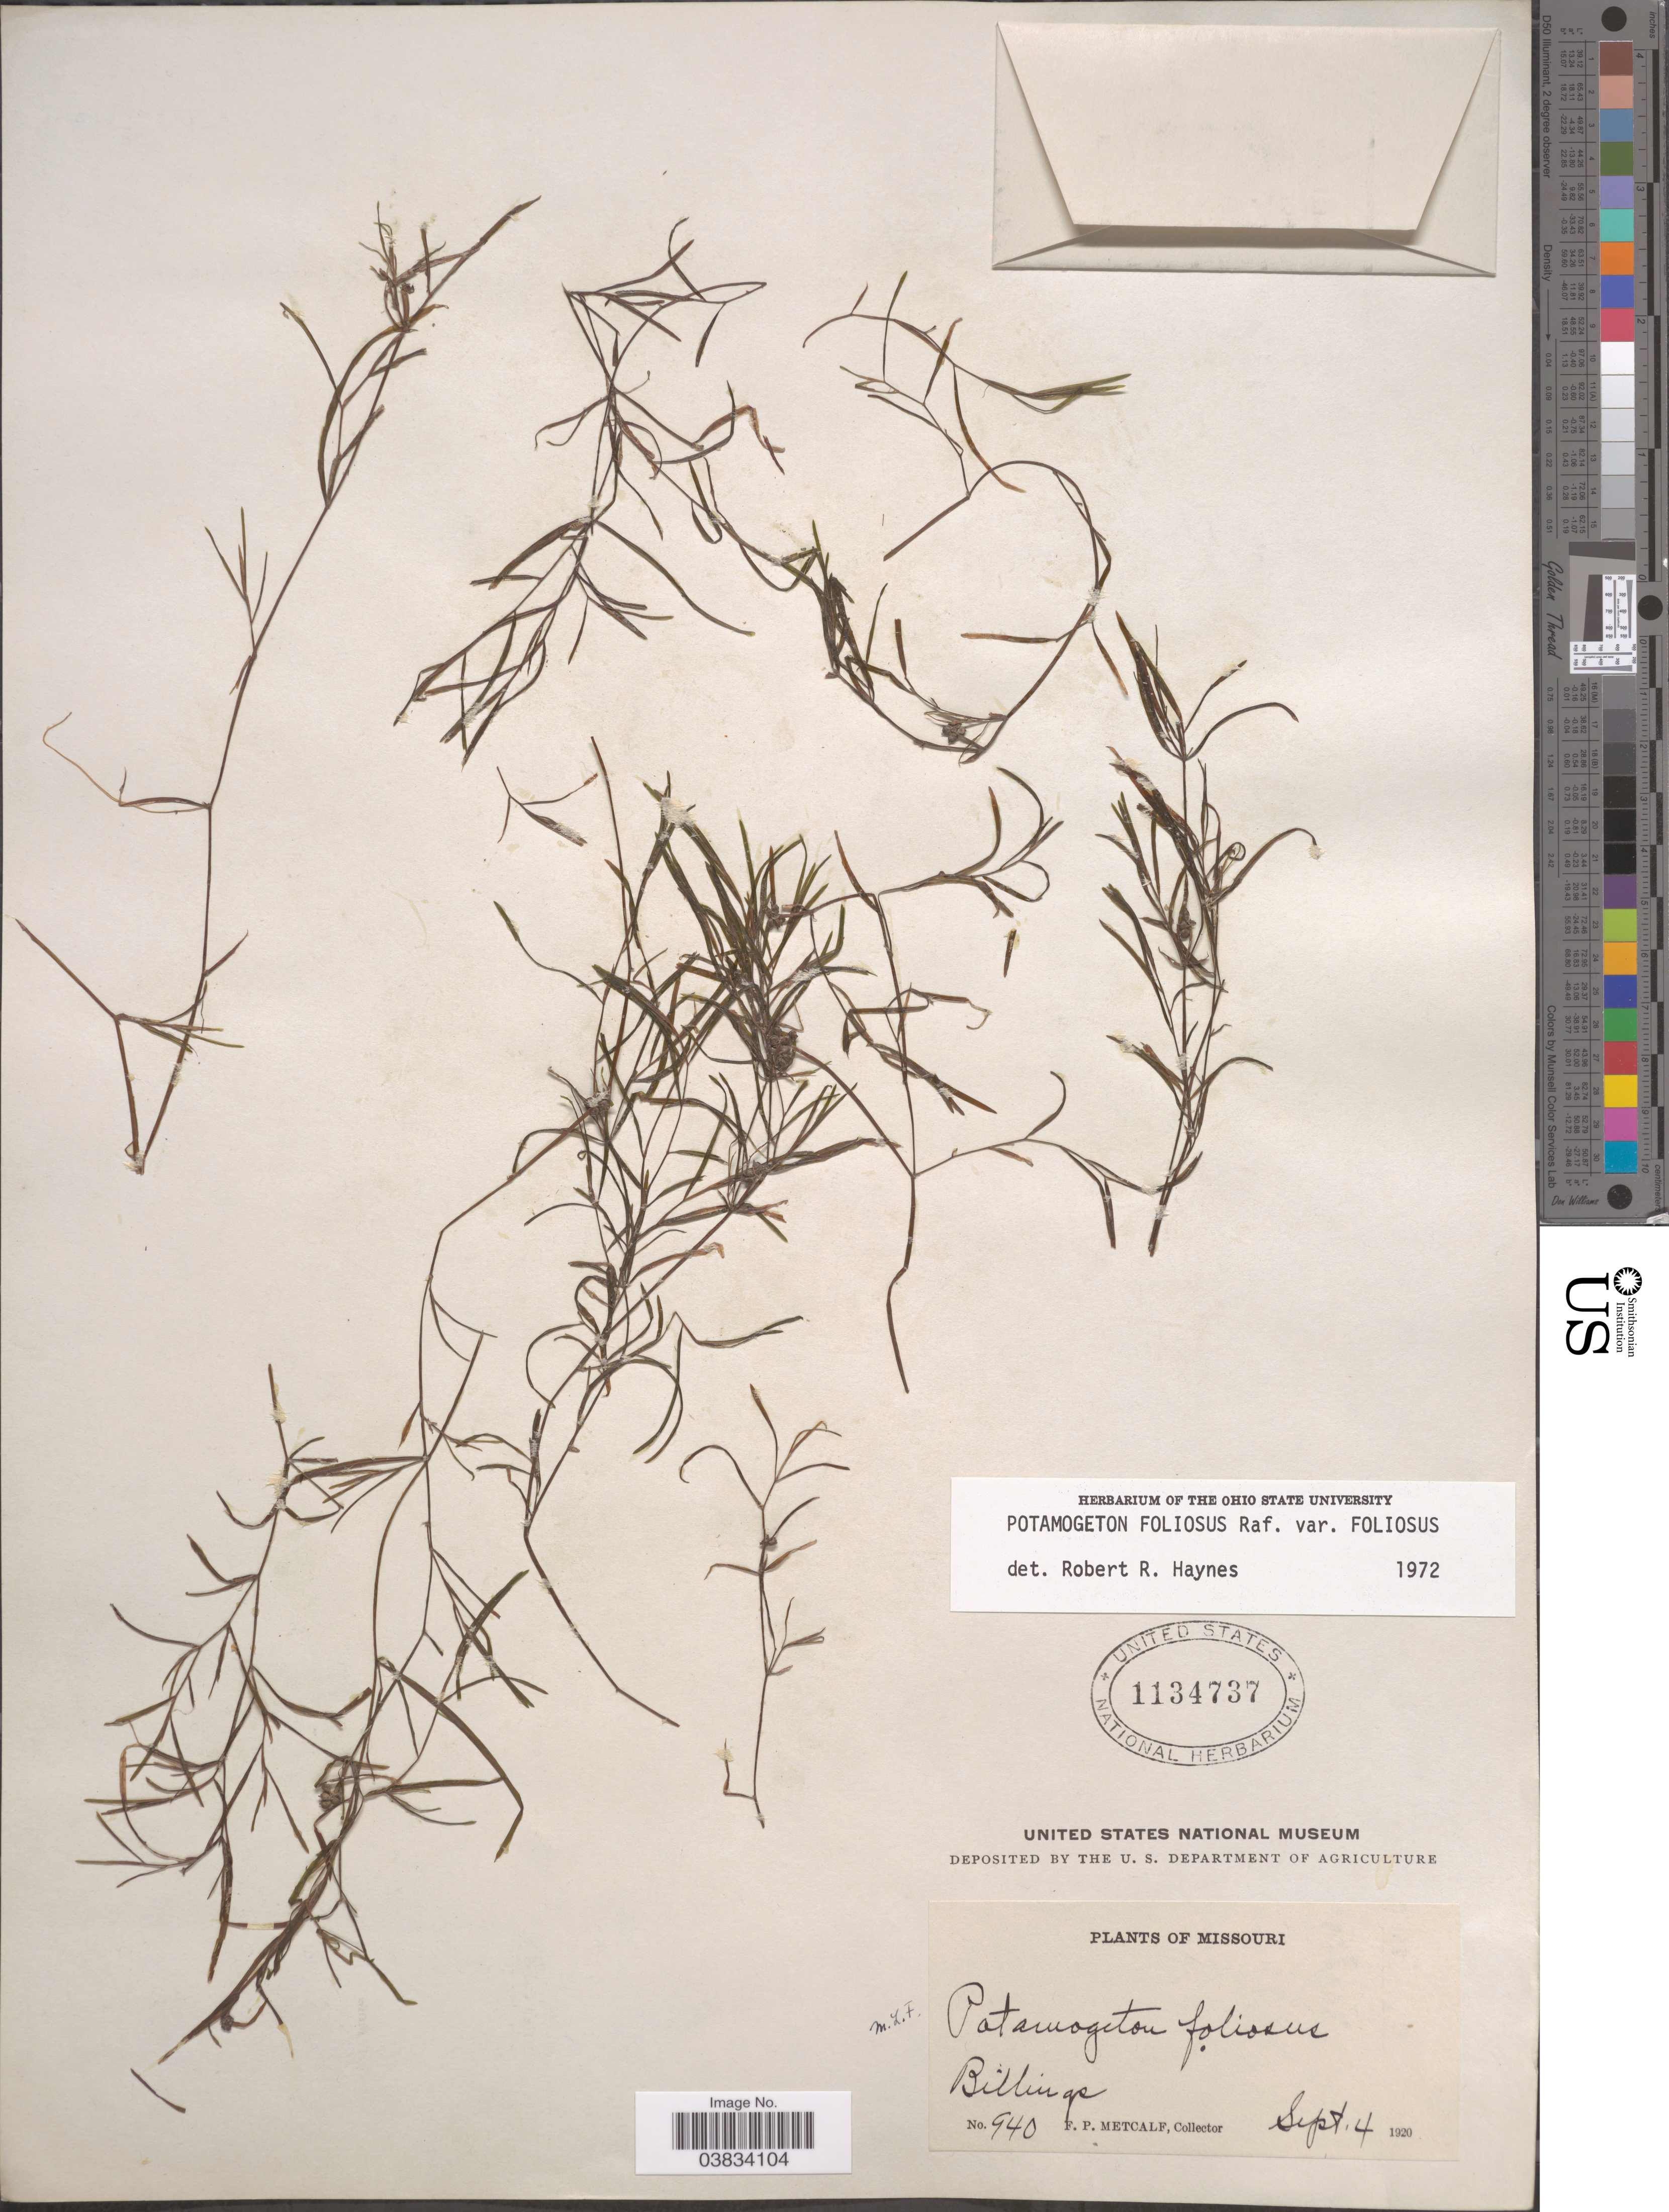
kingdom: Plantae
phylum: Tracheophyta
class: Liliopsida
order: Alismatales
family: Potamogetonaceae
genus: Potamogeton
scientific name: Potamogeton foliosus var. foliosus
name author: Raf.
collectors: F. Metcalf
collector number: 940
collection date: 1920-09-04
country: United States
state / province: Missouri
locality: Billings.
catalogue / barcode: US 1134737